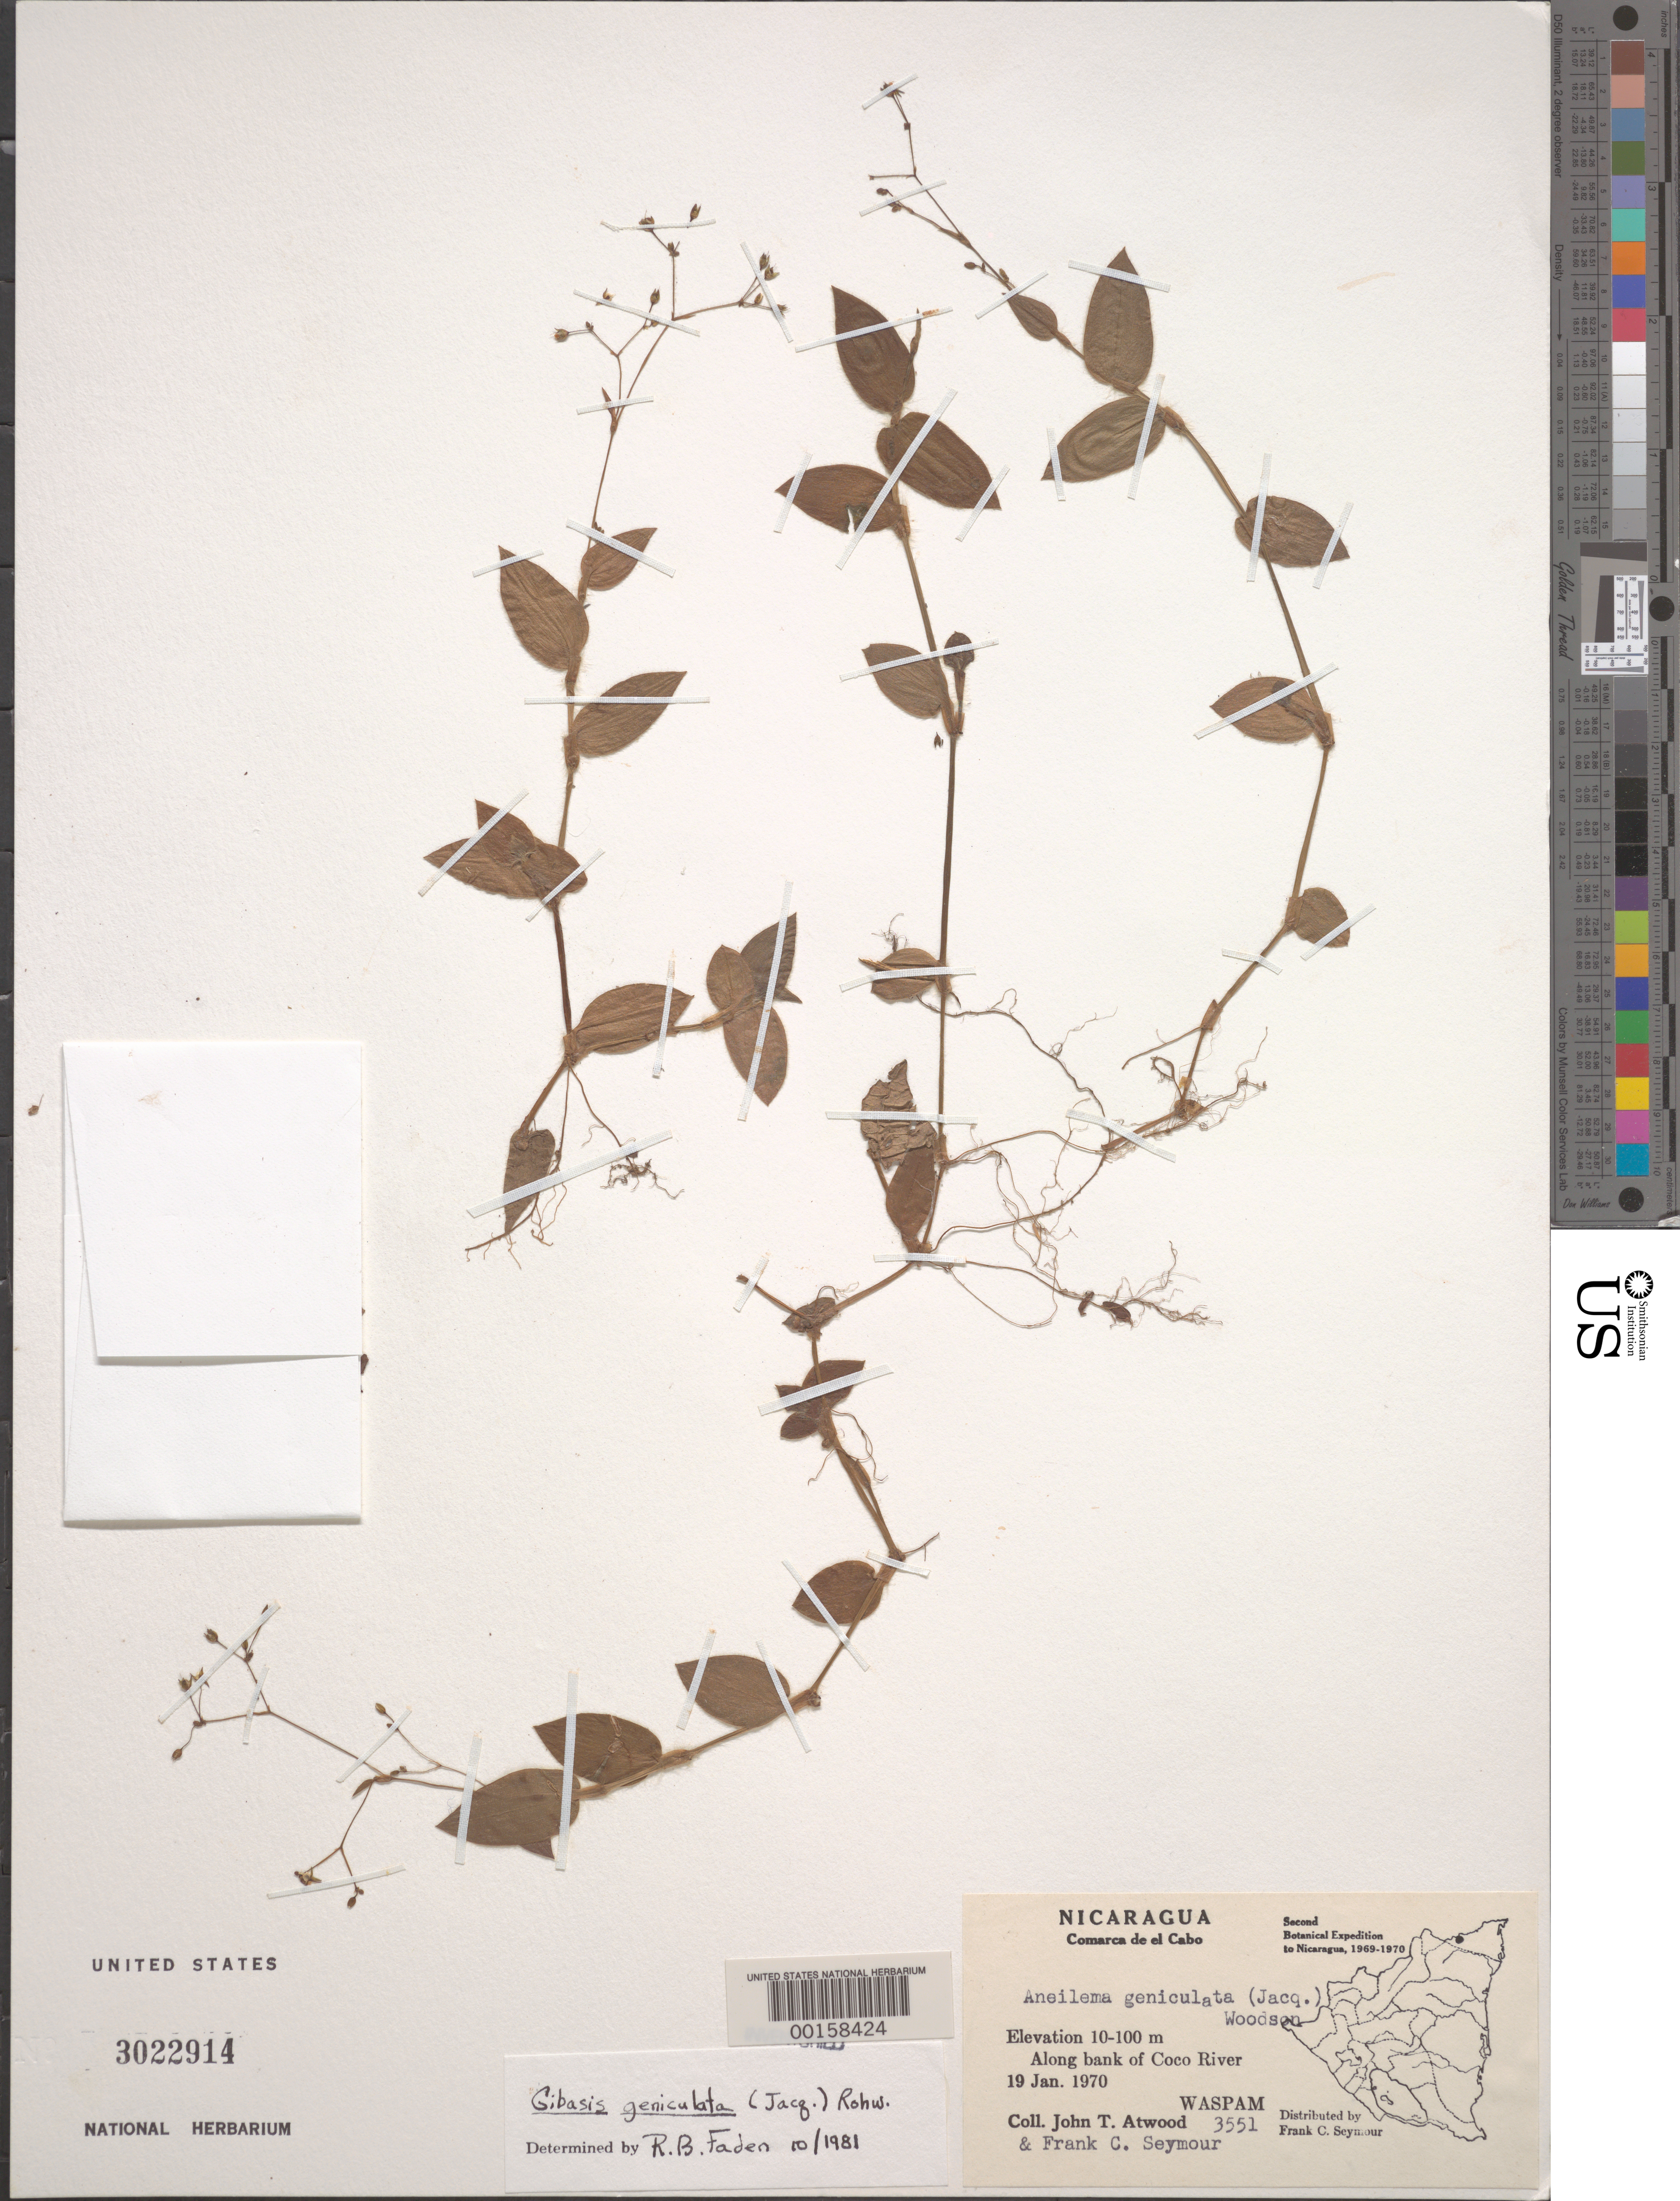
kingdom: Plantae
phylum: Tracheophyta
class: Liliopsida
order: Commelinales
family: Commelinaceae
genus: Gibasis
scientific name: Gibasis geniculata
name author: (Jacq.) Rohweder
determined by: Faden, Robert B., (US), Smithsonian Institution - National Museum of Natural History (UNITED STATES)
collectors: J. T. Atwood & F. C. Seymour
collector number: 3551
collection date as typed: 19 Jan 1970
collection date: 1970-01-19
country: Nicaragua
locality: Coco river, comarca de el cabo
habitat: Riverbank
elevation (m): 10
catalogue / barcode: US 3022914